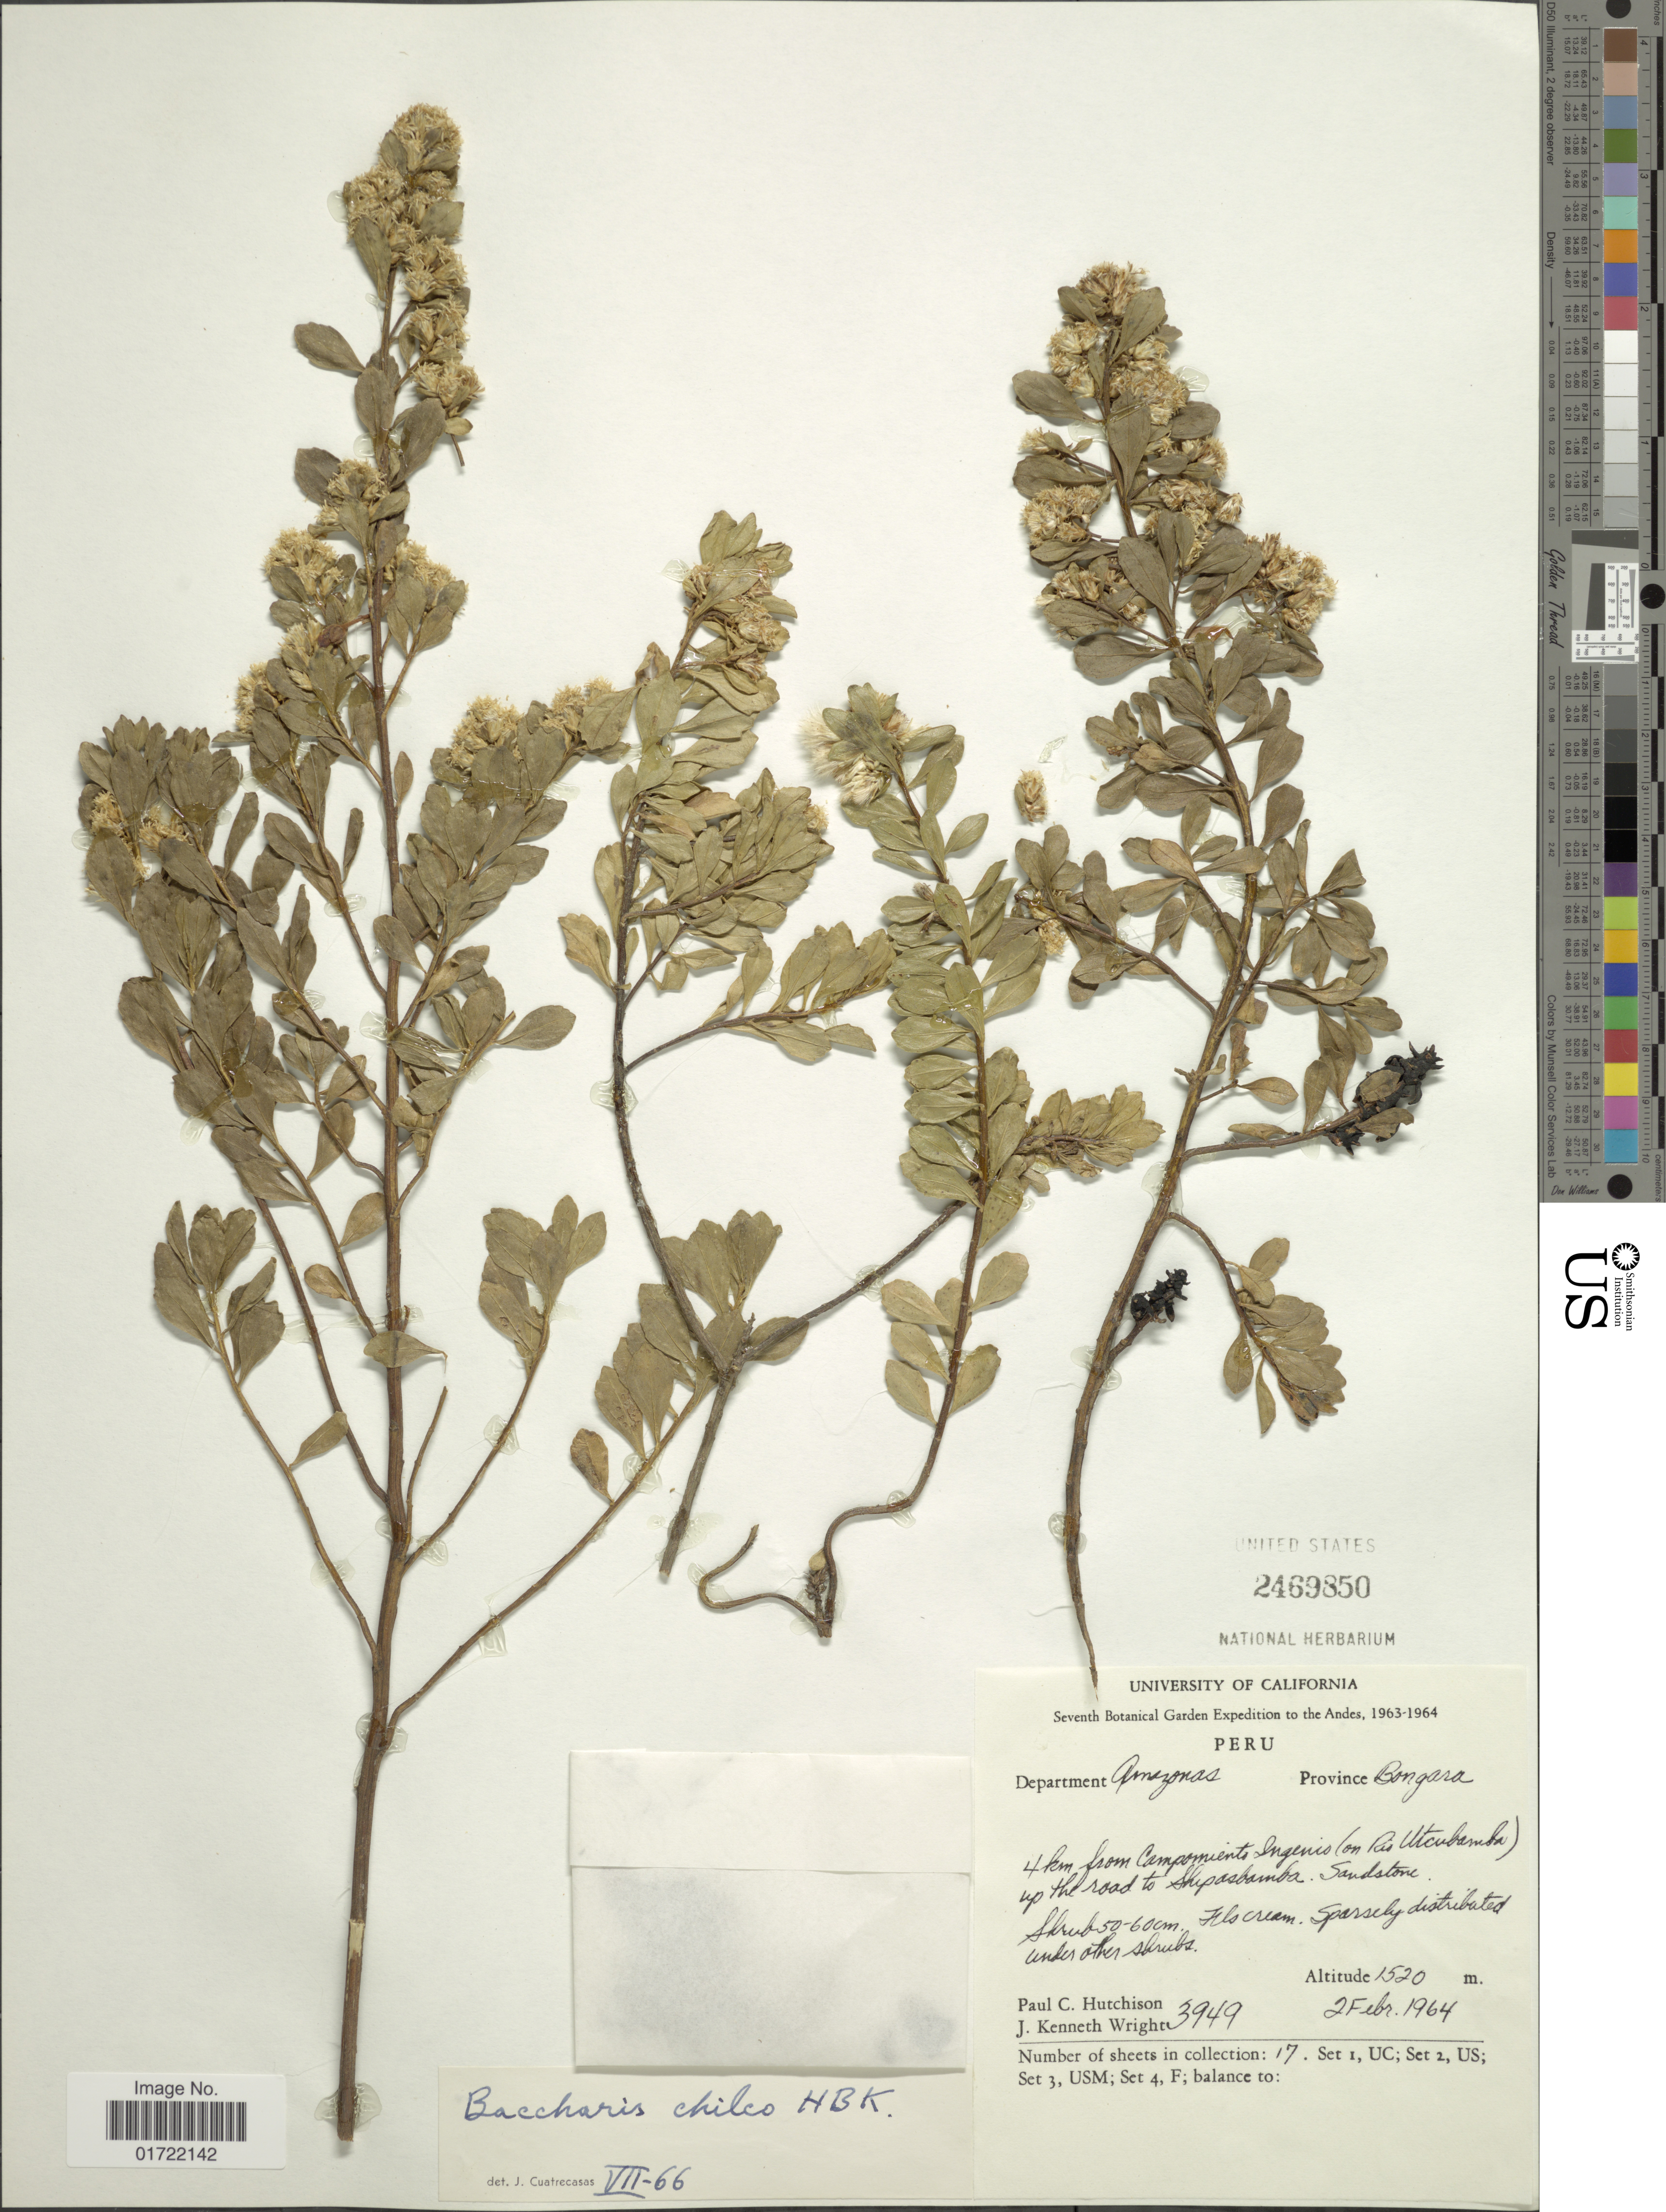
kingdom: Plantae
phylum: Tracheophyta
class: Magnoliopsida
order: Asterales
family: Asteraceae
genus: Baccharis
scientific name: Baccharis chilco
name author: Kunth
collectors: P. C. Hutchison & J. K. Wright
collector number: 3949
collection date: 1964-02-02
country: Peru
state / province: Amazonas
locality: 4 km. from Campomiento Ingenio (on Río Utcubamba) up the road to Shipasbamba, Province Bongara, Department Amazonas, Andes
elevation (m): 1520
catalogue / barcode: US 2469850